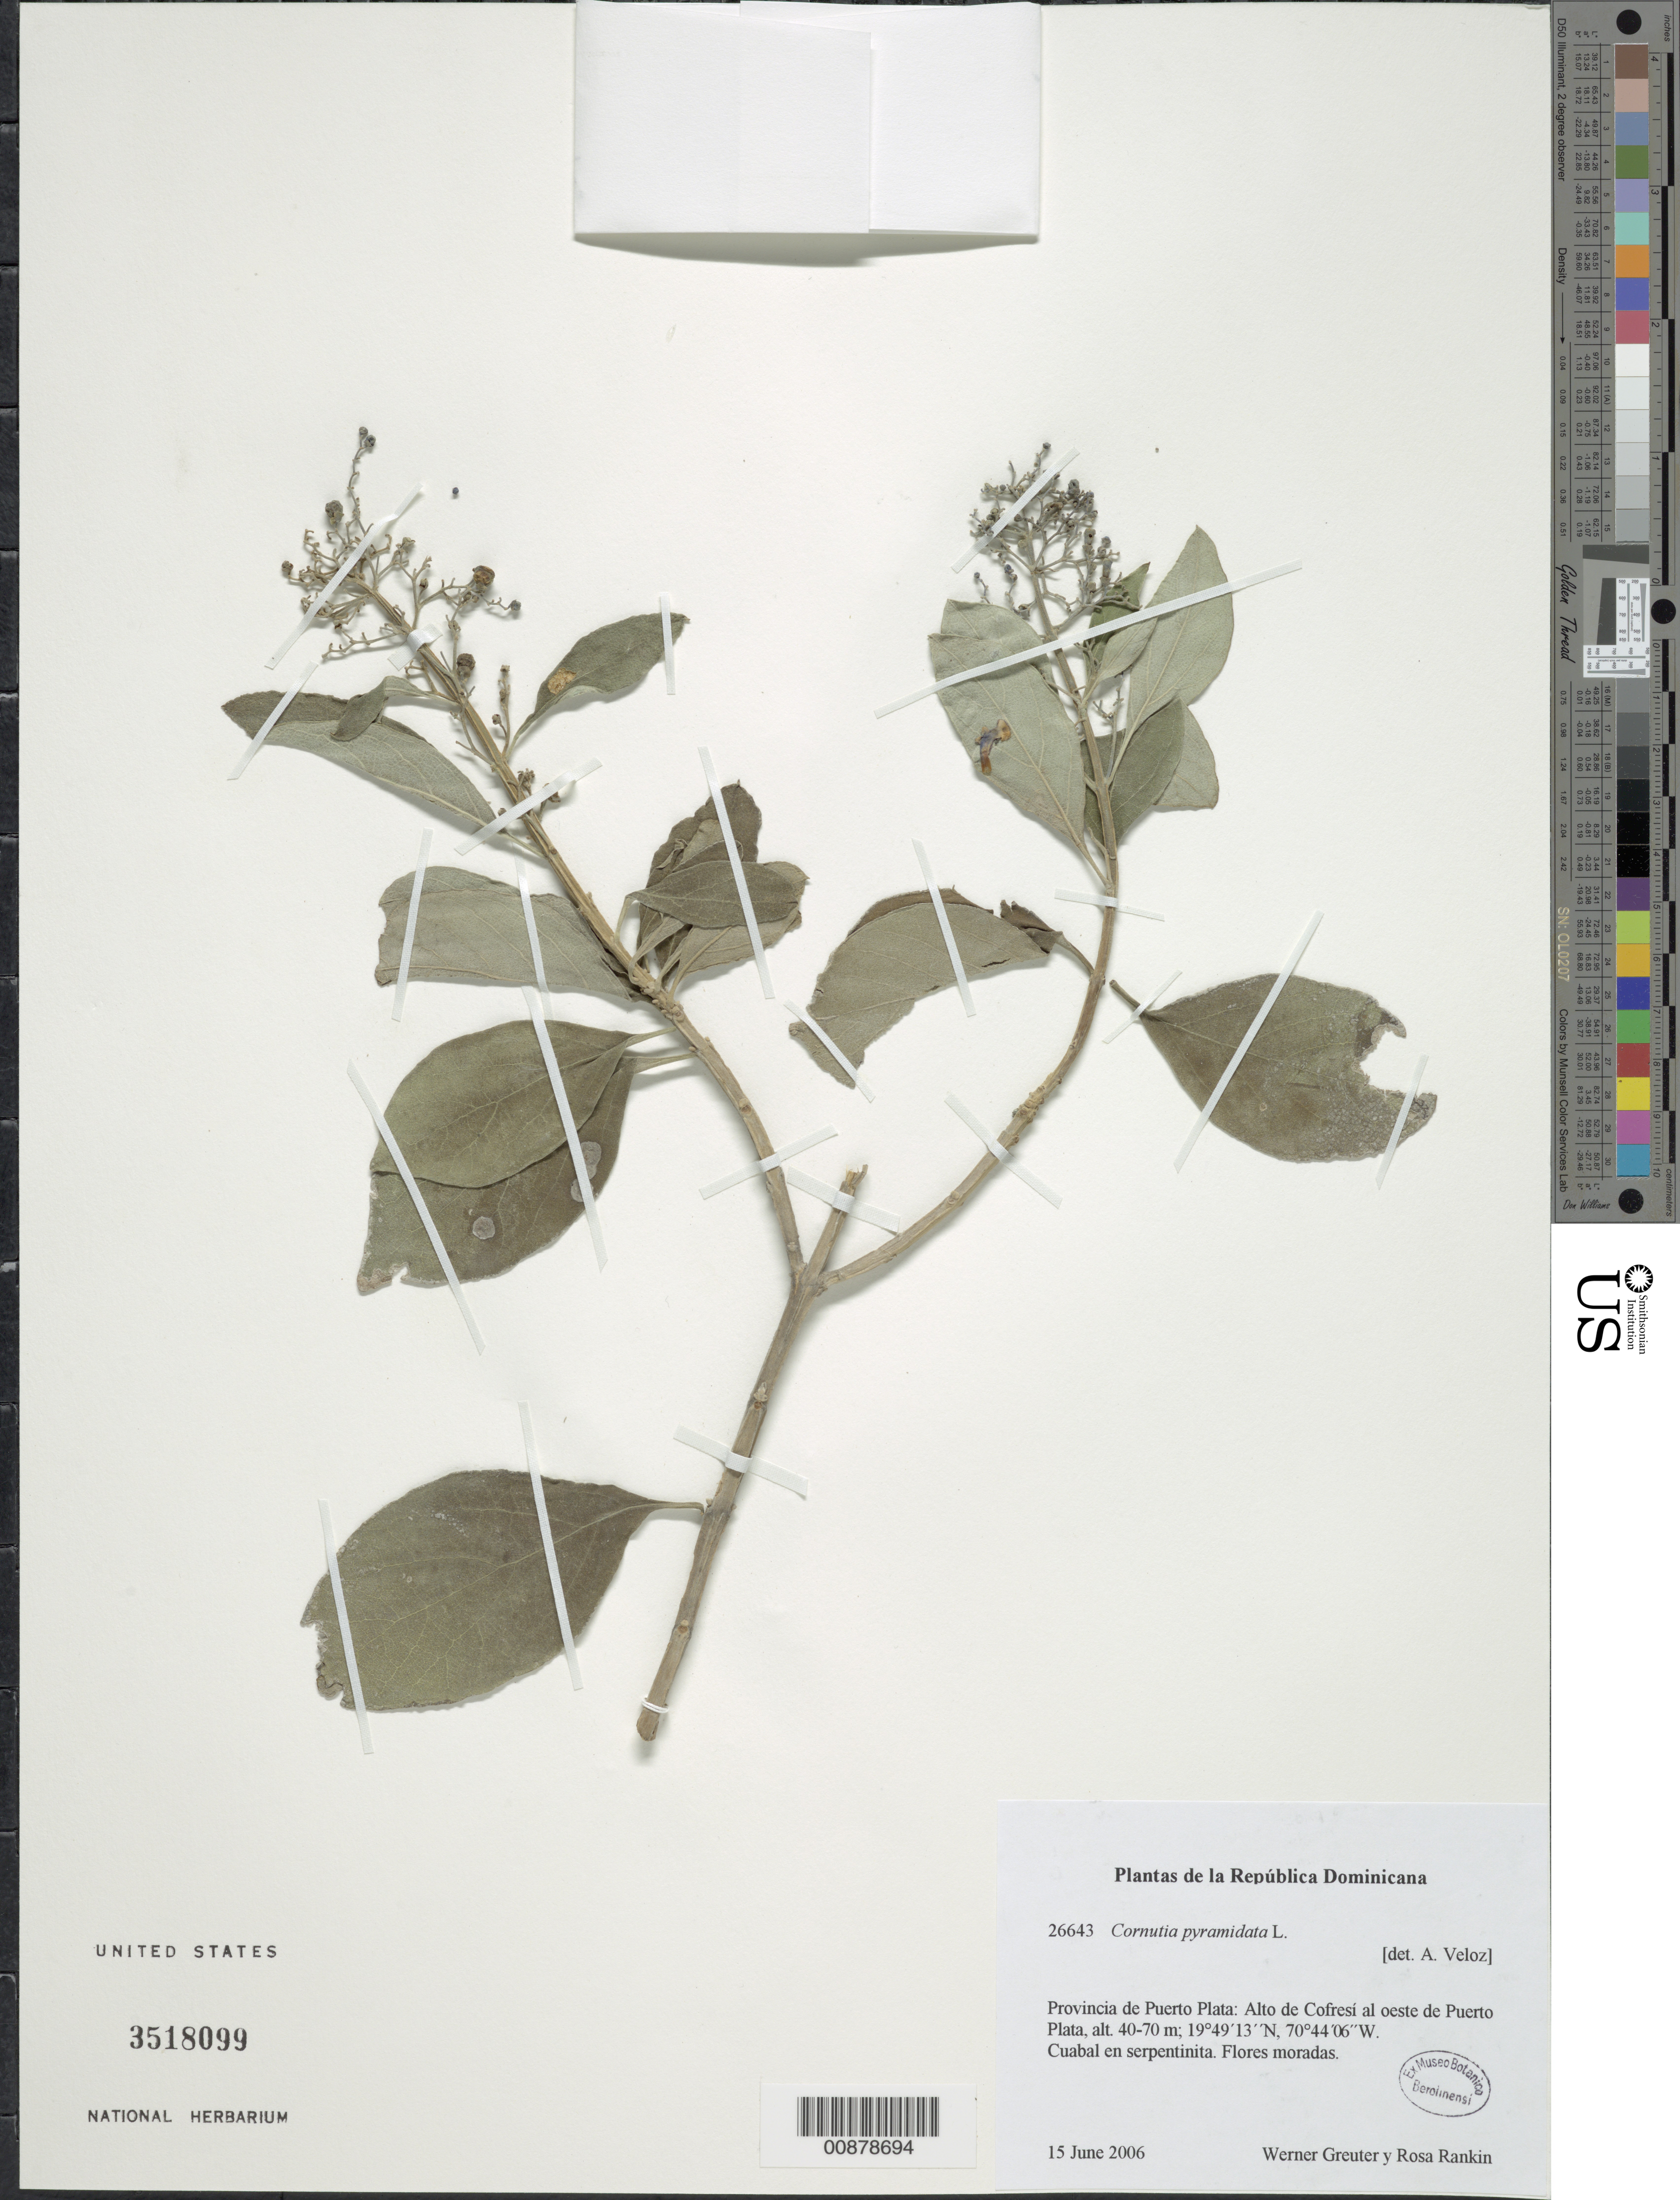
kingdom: Plantae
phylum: Tracheophyta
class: Magnoliopsida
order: Lamiales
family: Lamiaceae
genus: Cornutia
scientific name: Cornutia pyramidata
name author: L.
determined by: Veloz, A.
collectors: W. Greuter & R. Rankin Rodriguez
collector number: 26643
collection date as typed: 15 Jun 2006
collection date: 2006-06-15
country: Dominican Republic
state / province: Puerto Plata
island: Hispaniola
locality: Alto de Cofresí al oeste de Puerto Plata.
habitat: Cuabal en serpentinita.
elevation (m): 40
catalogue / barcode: US 3518099